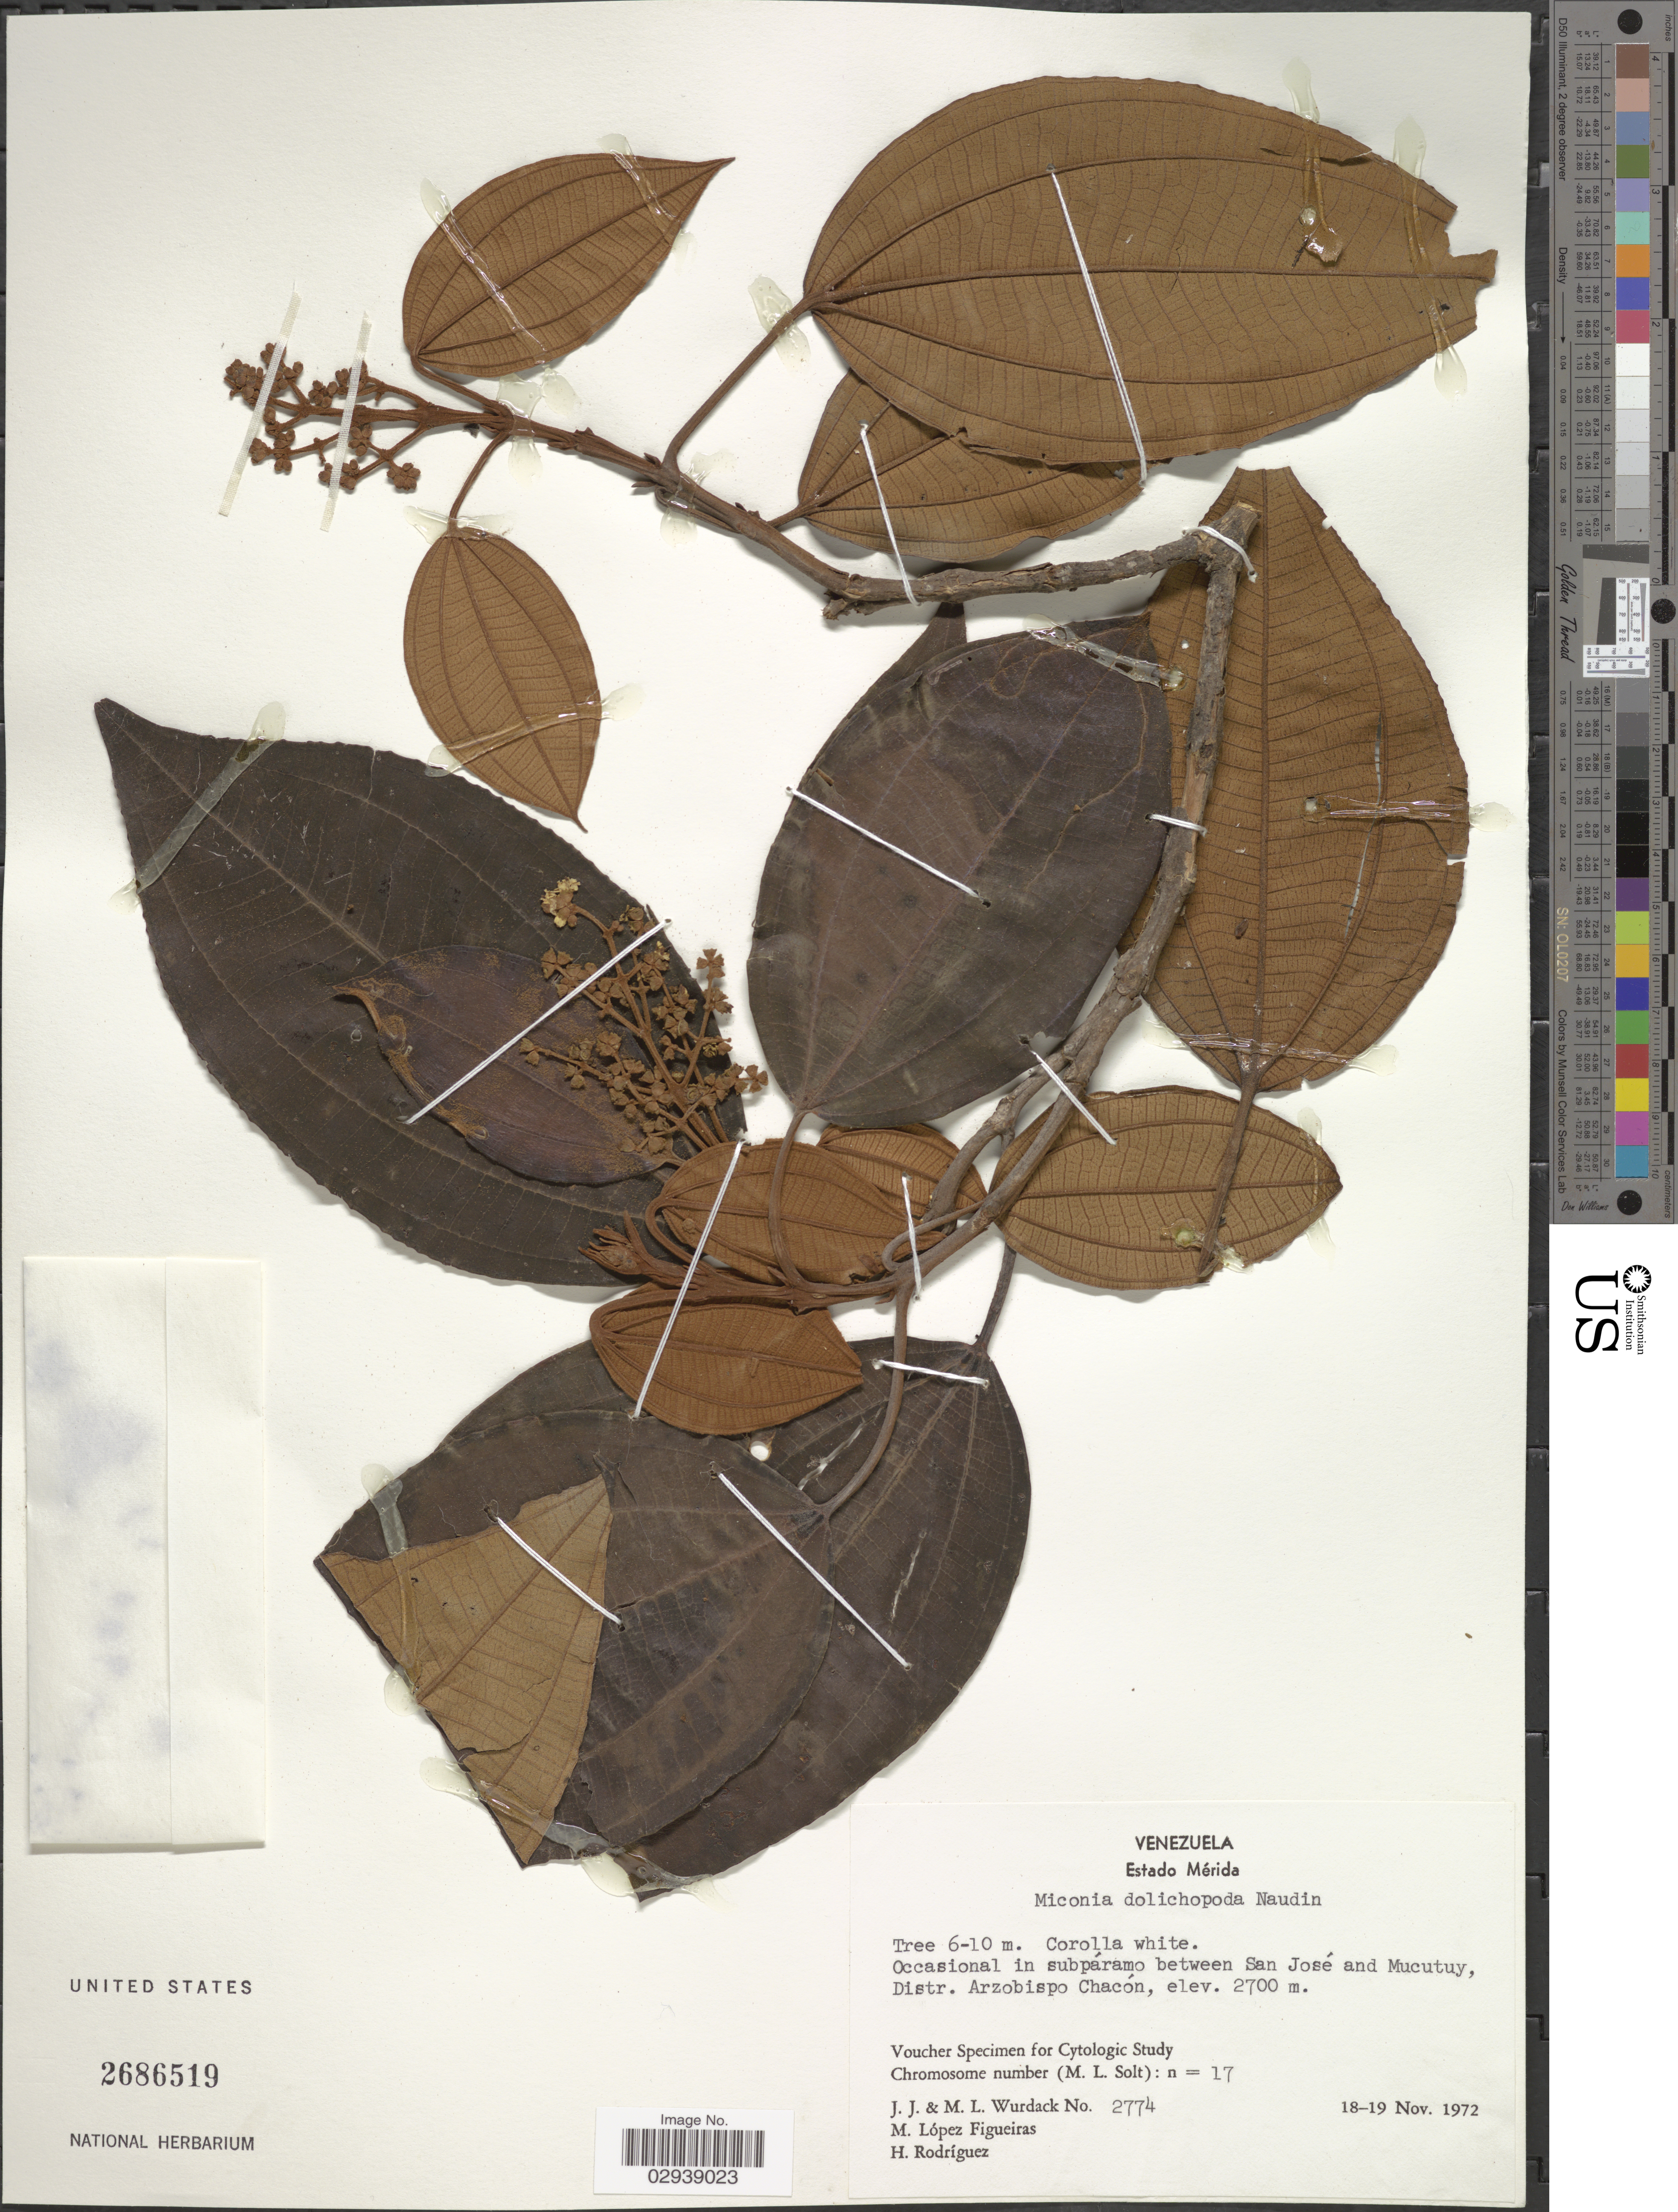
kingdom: Plantae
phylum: Tracheophyta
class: Magnoliopsida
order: Myrtales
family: Melastomataceae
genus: Miconia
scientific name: Miconia dolichopoda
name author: Naudin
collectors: J. J. Wurdack, M. L. Wurdack, M. López Figueiras & H. Rodríguez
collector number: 2774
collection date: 1972-11-18/1972-11-19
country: Venezuela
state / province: Mérida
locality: Occasional in subpáramo between San José and Mucutuy, Distr. Arzobispo Chacón.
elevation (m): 2700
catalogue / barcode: US 2686519